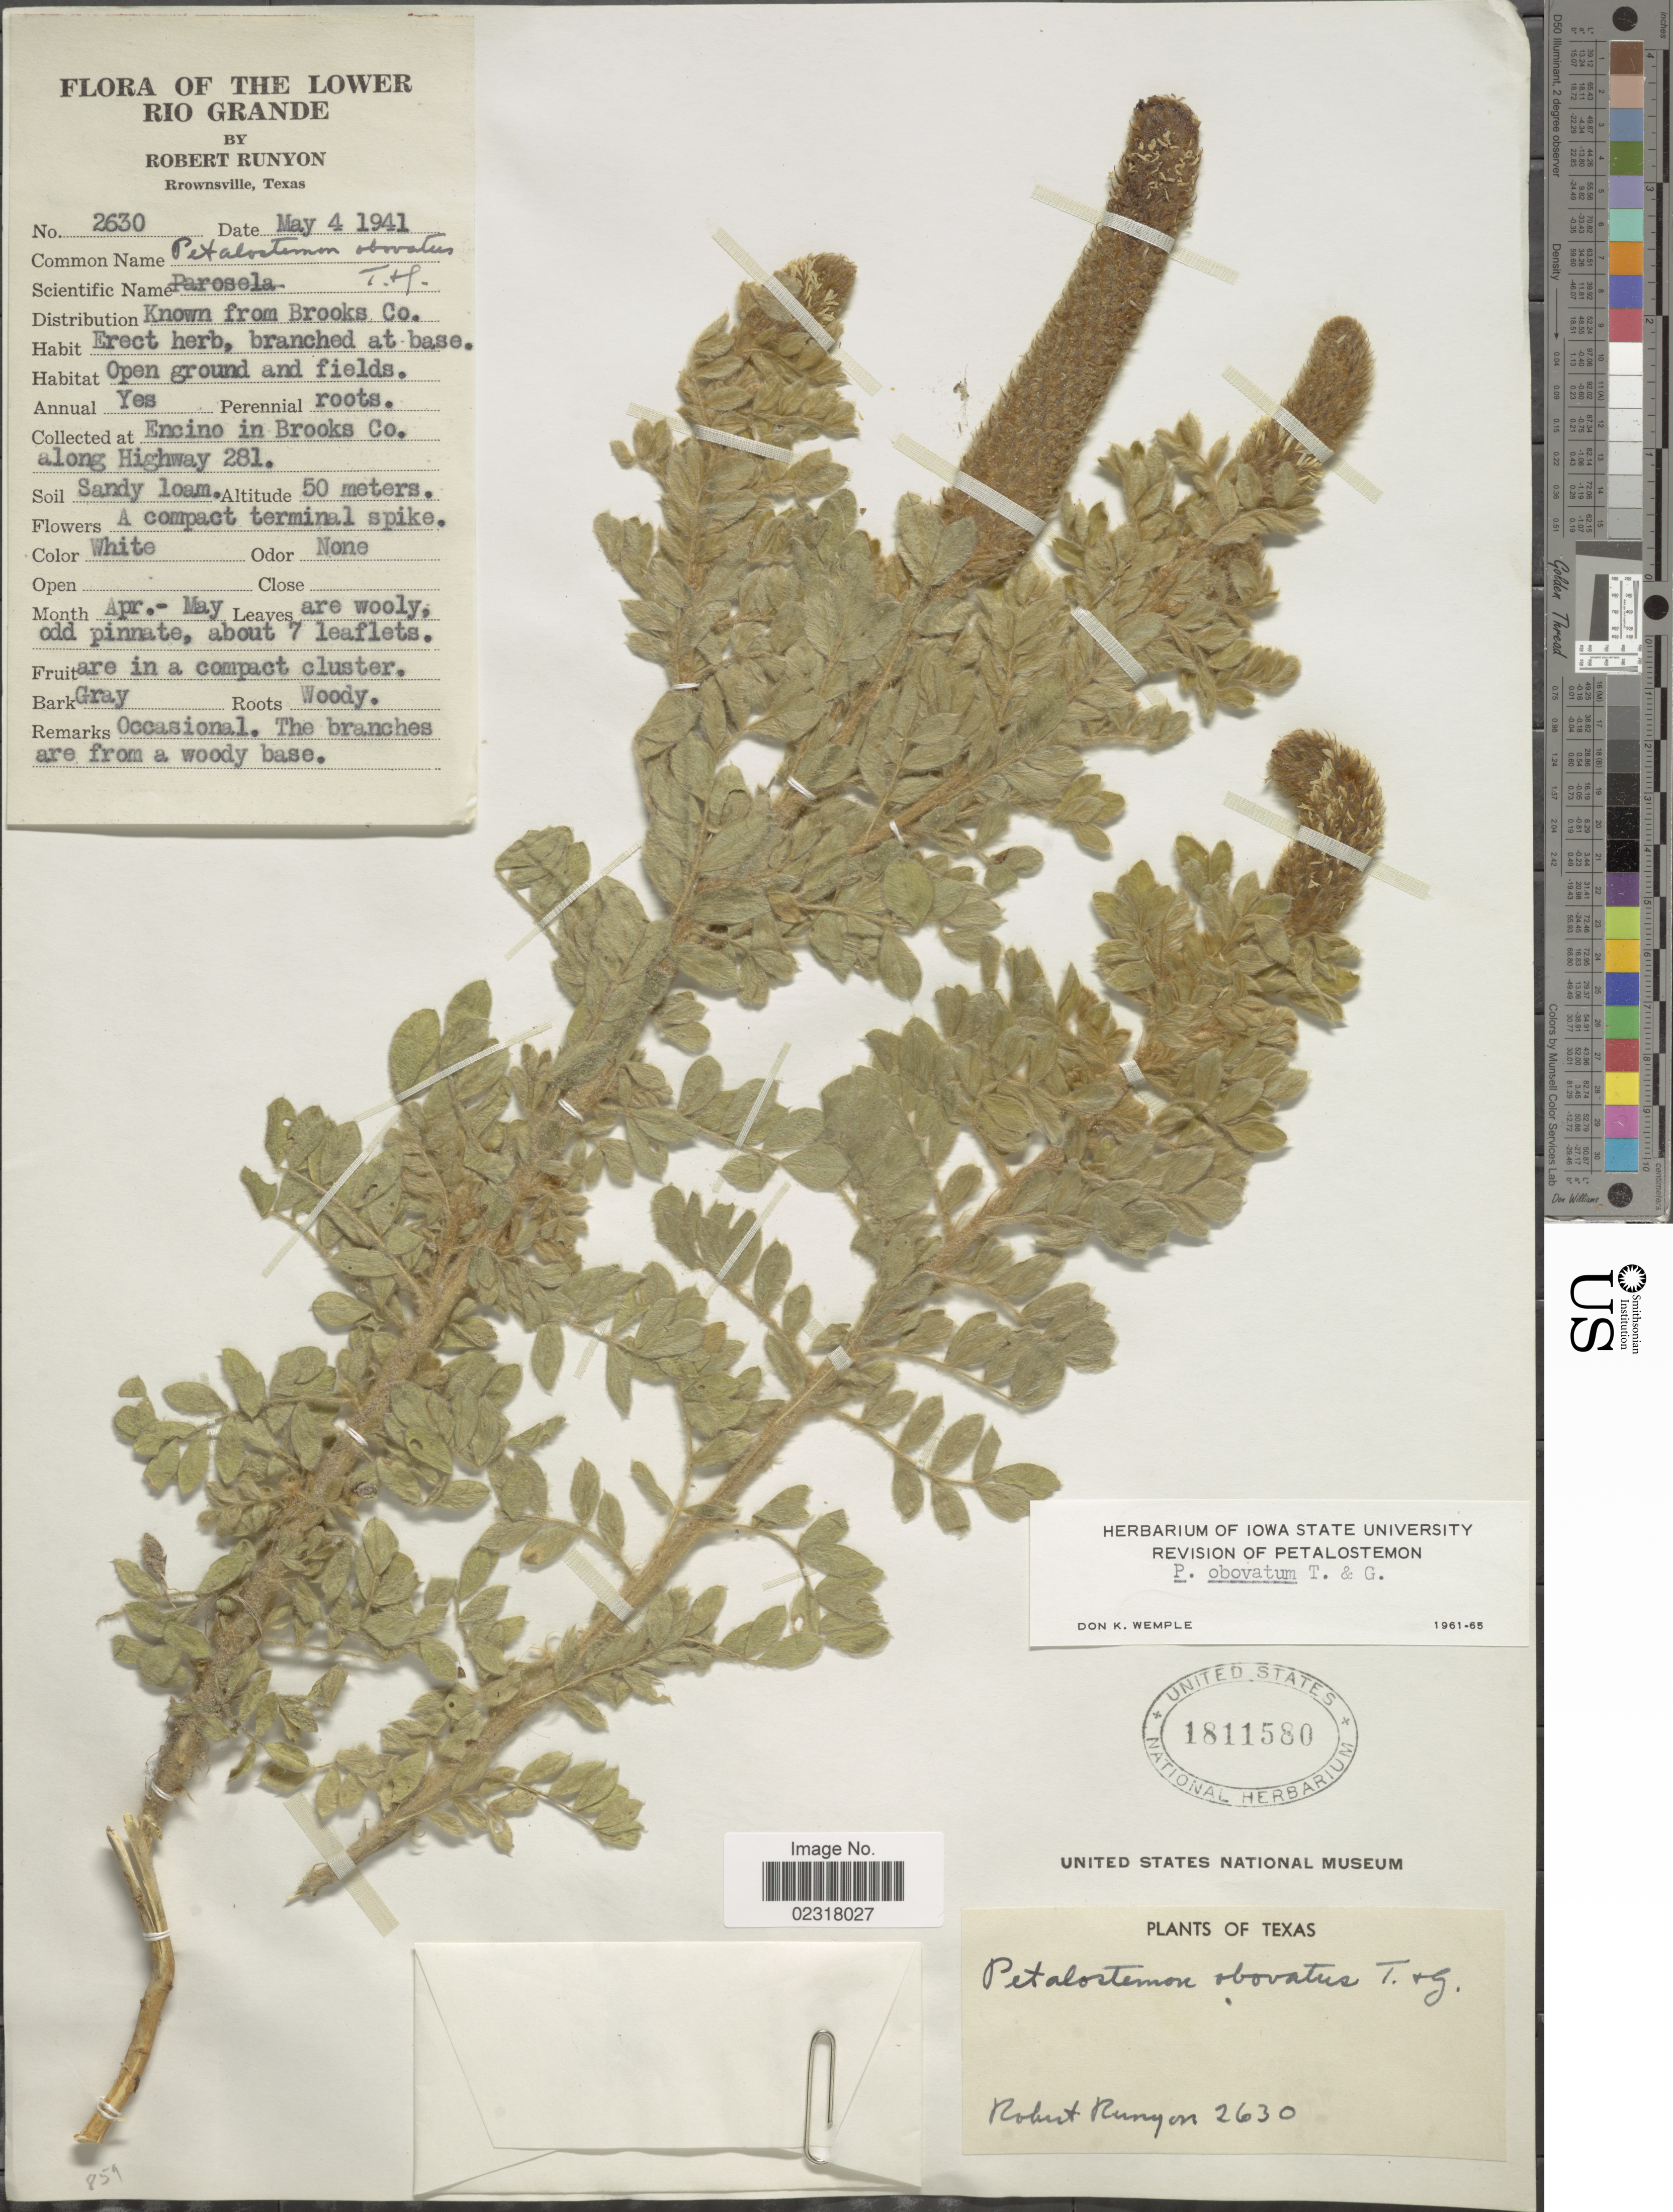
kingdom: Plantae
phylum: Tracheophyta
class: Magnoliopsida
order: Fabales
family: Fabaceae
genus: Dalea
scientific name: Dalea obovata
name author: (Torr.) Shinners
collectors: R. Runyon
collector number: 2630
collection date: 1941-05-04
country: United States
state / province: Texas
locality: Encino in Brooks Co. along Highway 281.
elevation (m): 50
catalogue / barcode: US 1811580